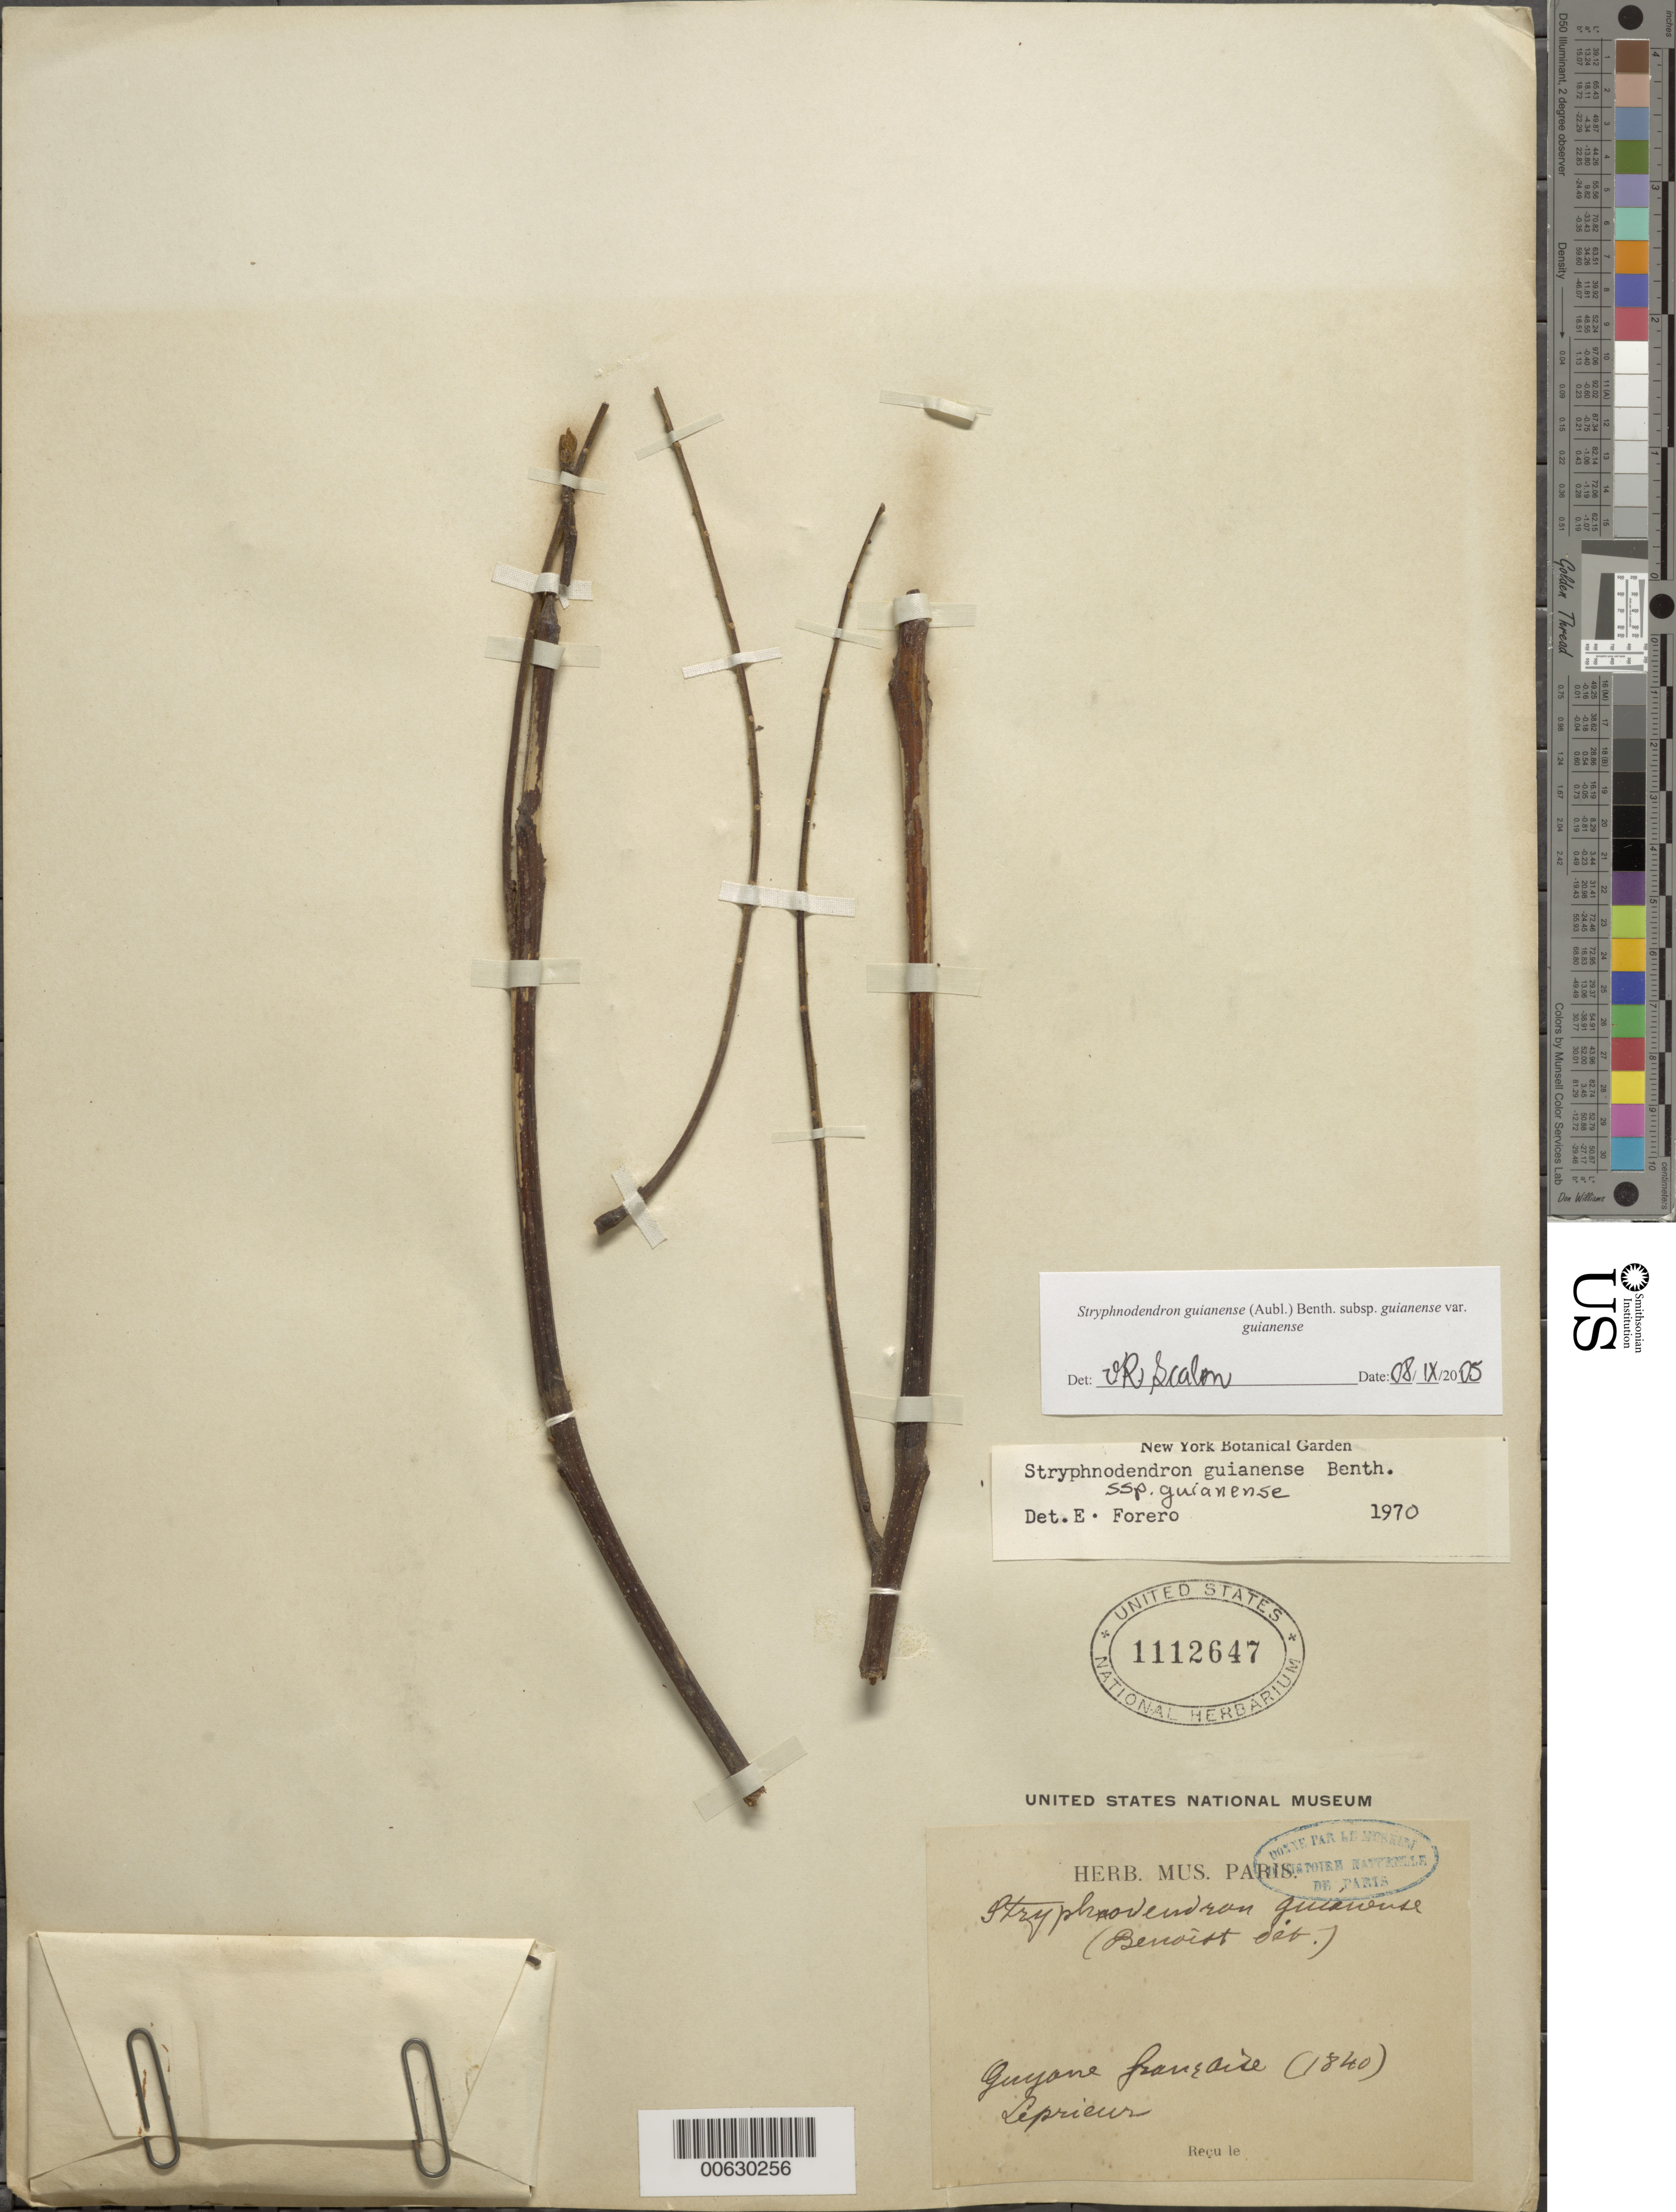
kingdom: Plantae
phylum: Tracheophyta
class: Magnoliopsida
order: Fabales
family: Fabaceae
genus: Stryphnodendron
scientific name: Stryphnodendron guianense subsp. guianense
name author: (Aubl.) Benth.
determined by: Forero, E.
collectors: F. M. R. Leprieur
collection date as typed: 1840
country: French Guiana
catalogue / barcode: US 1112647